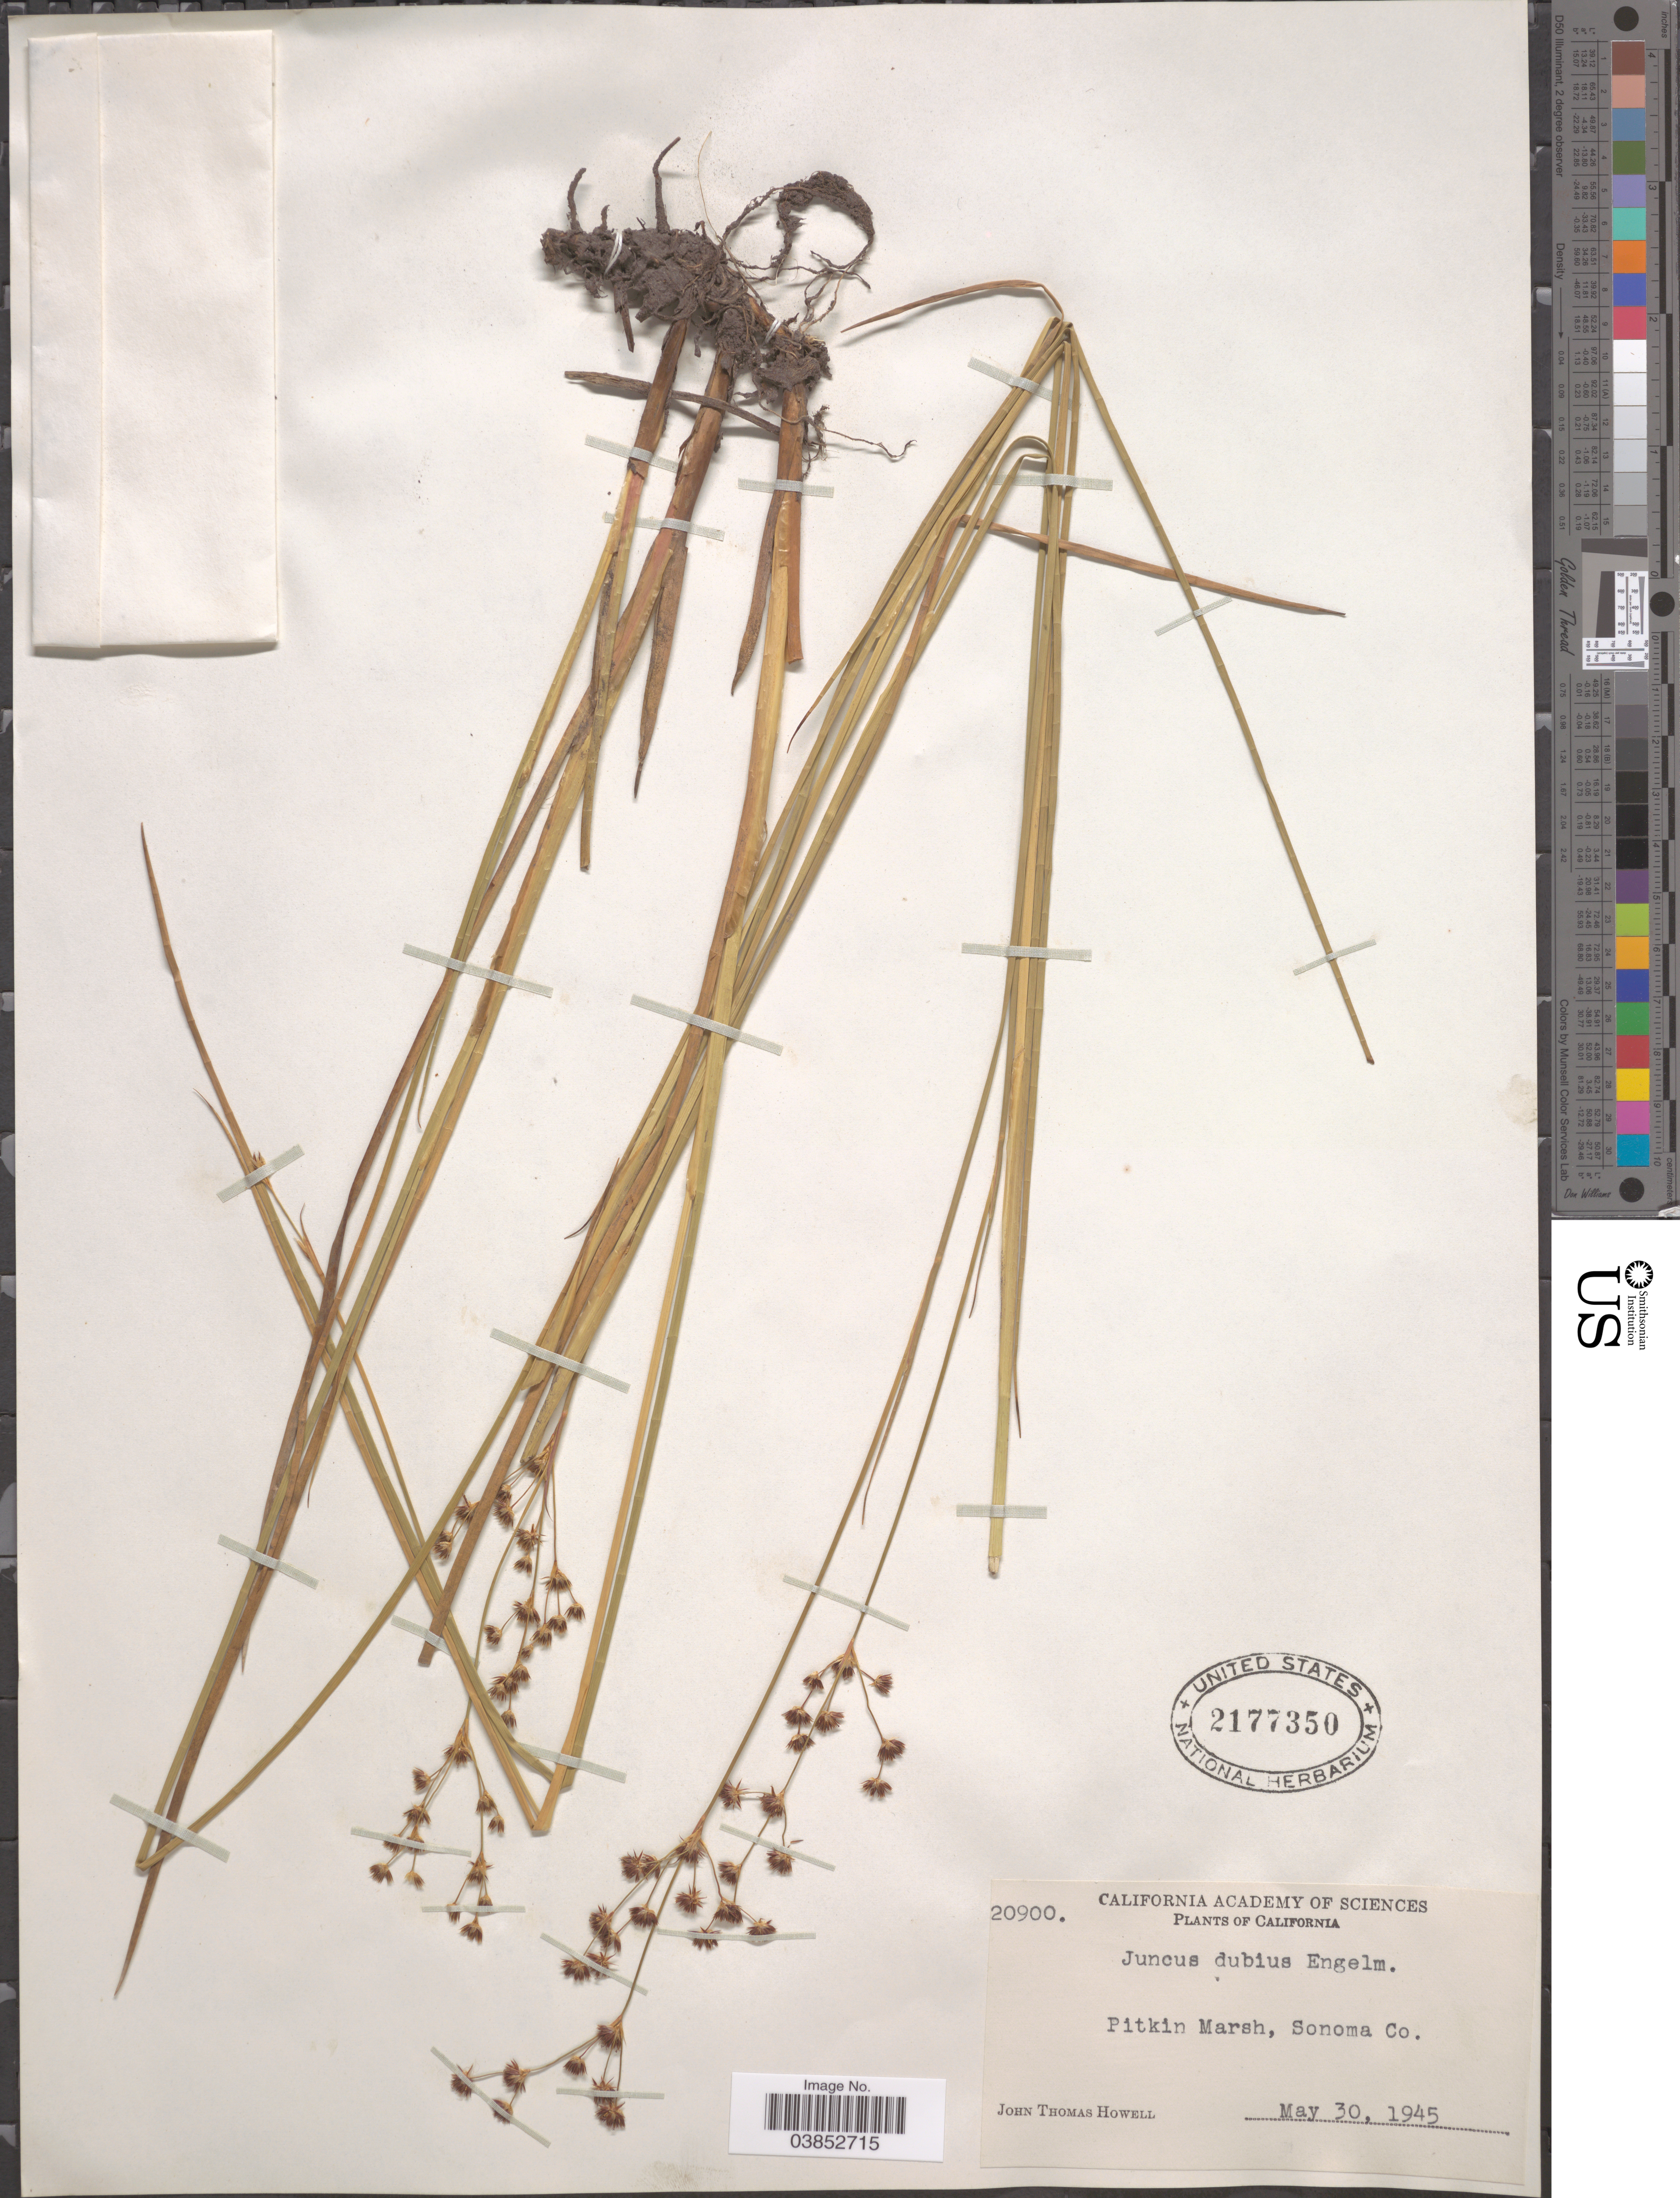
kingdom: Plantae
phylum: Tracheophyta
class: Liliopsida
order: Poales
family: Juncaceae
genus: Juncus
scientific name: Juncus dubius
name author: Engelm.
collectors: J. T. Howell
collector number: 20900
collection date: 1945-05-30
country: United States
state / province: California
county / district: Sonoma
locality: Pitkin Marsh, Sonoma Co.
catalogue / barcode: US 2177350